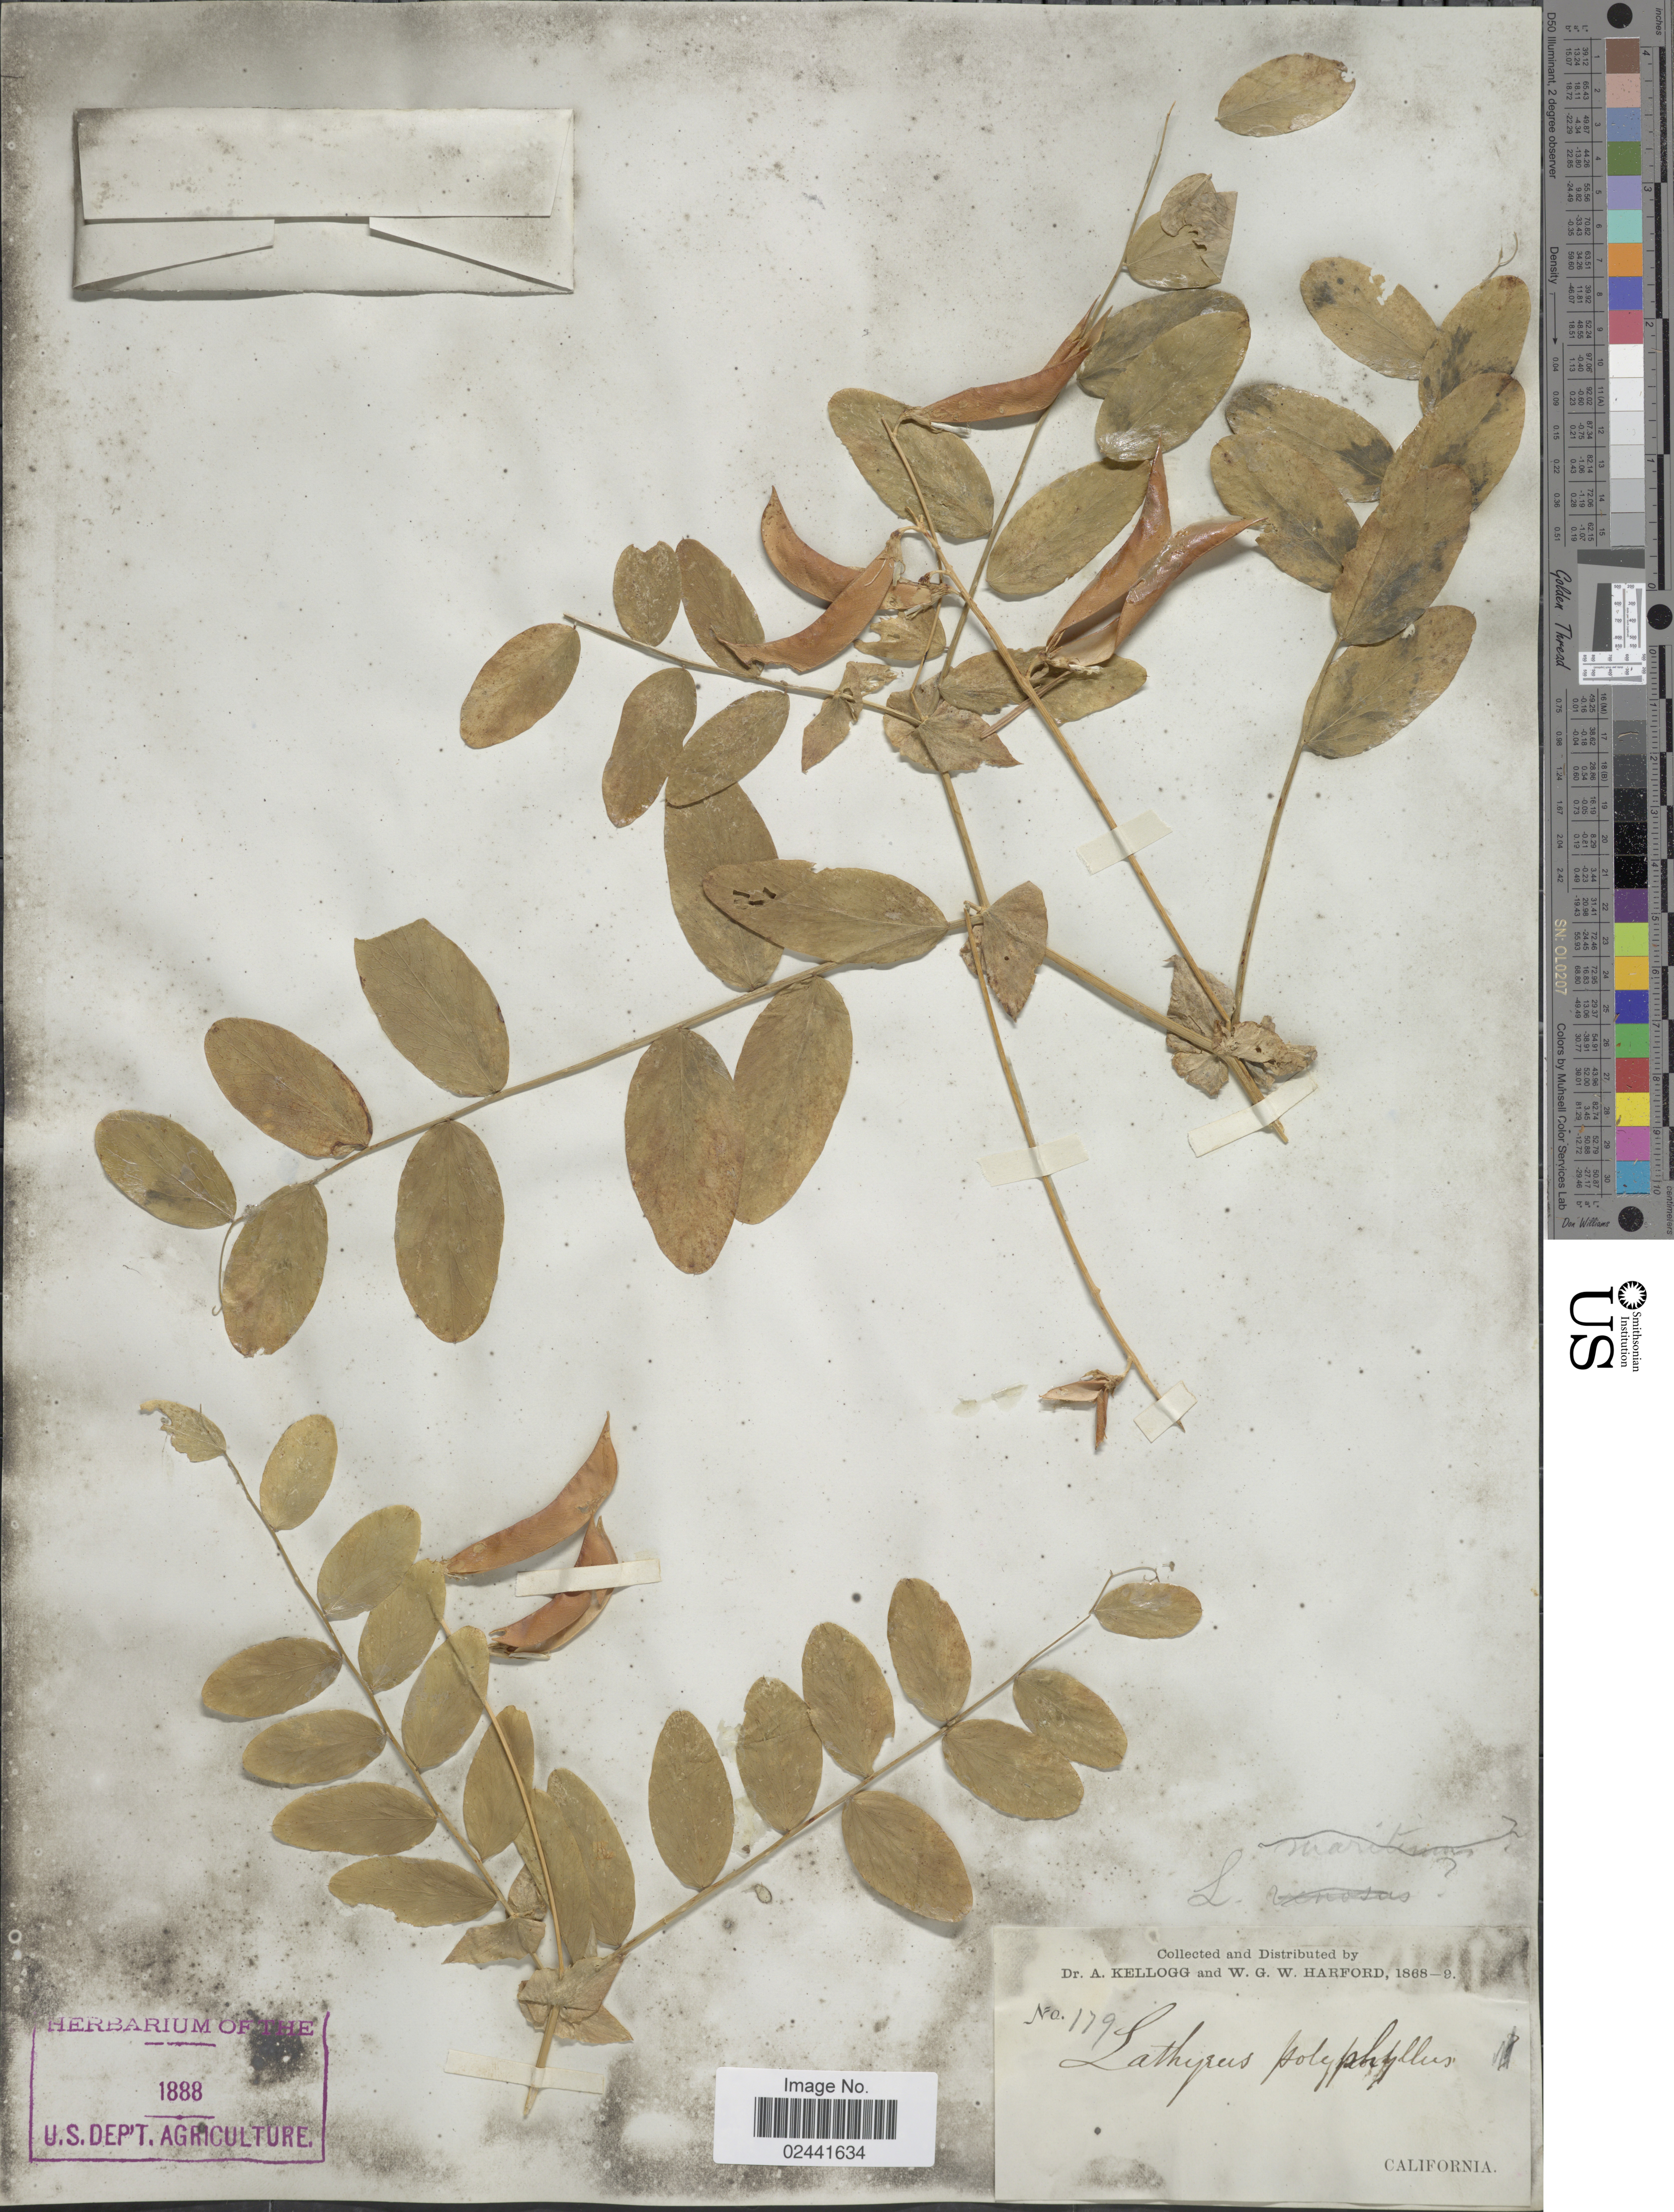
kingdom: Plantae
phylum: Tracheophyta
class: Magnoliopsida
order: Fabales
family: Fabaceae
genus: Lathyrus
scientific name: Lathyrus polyphyllus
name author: Nutt.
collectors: A. Kellogg & W. G. W. Harford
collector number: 179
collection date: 1868/1869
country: United States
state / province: California